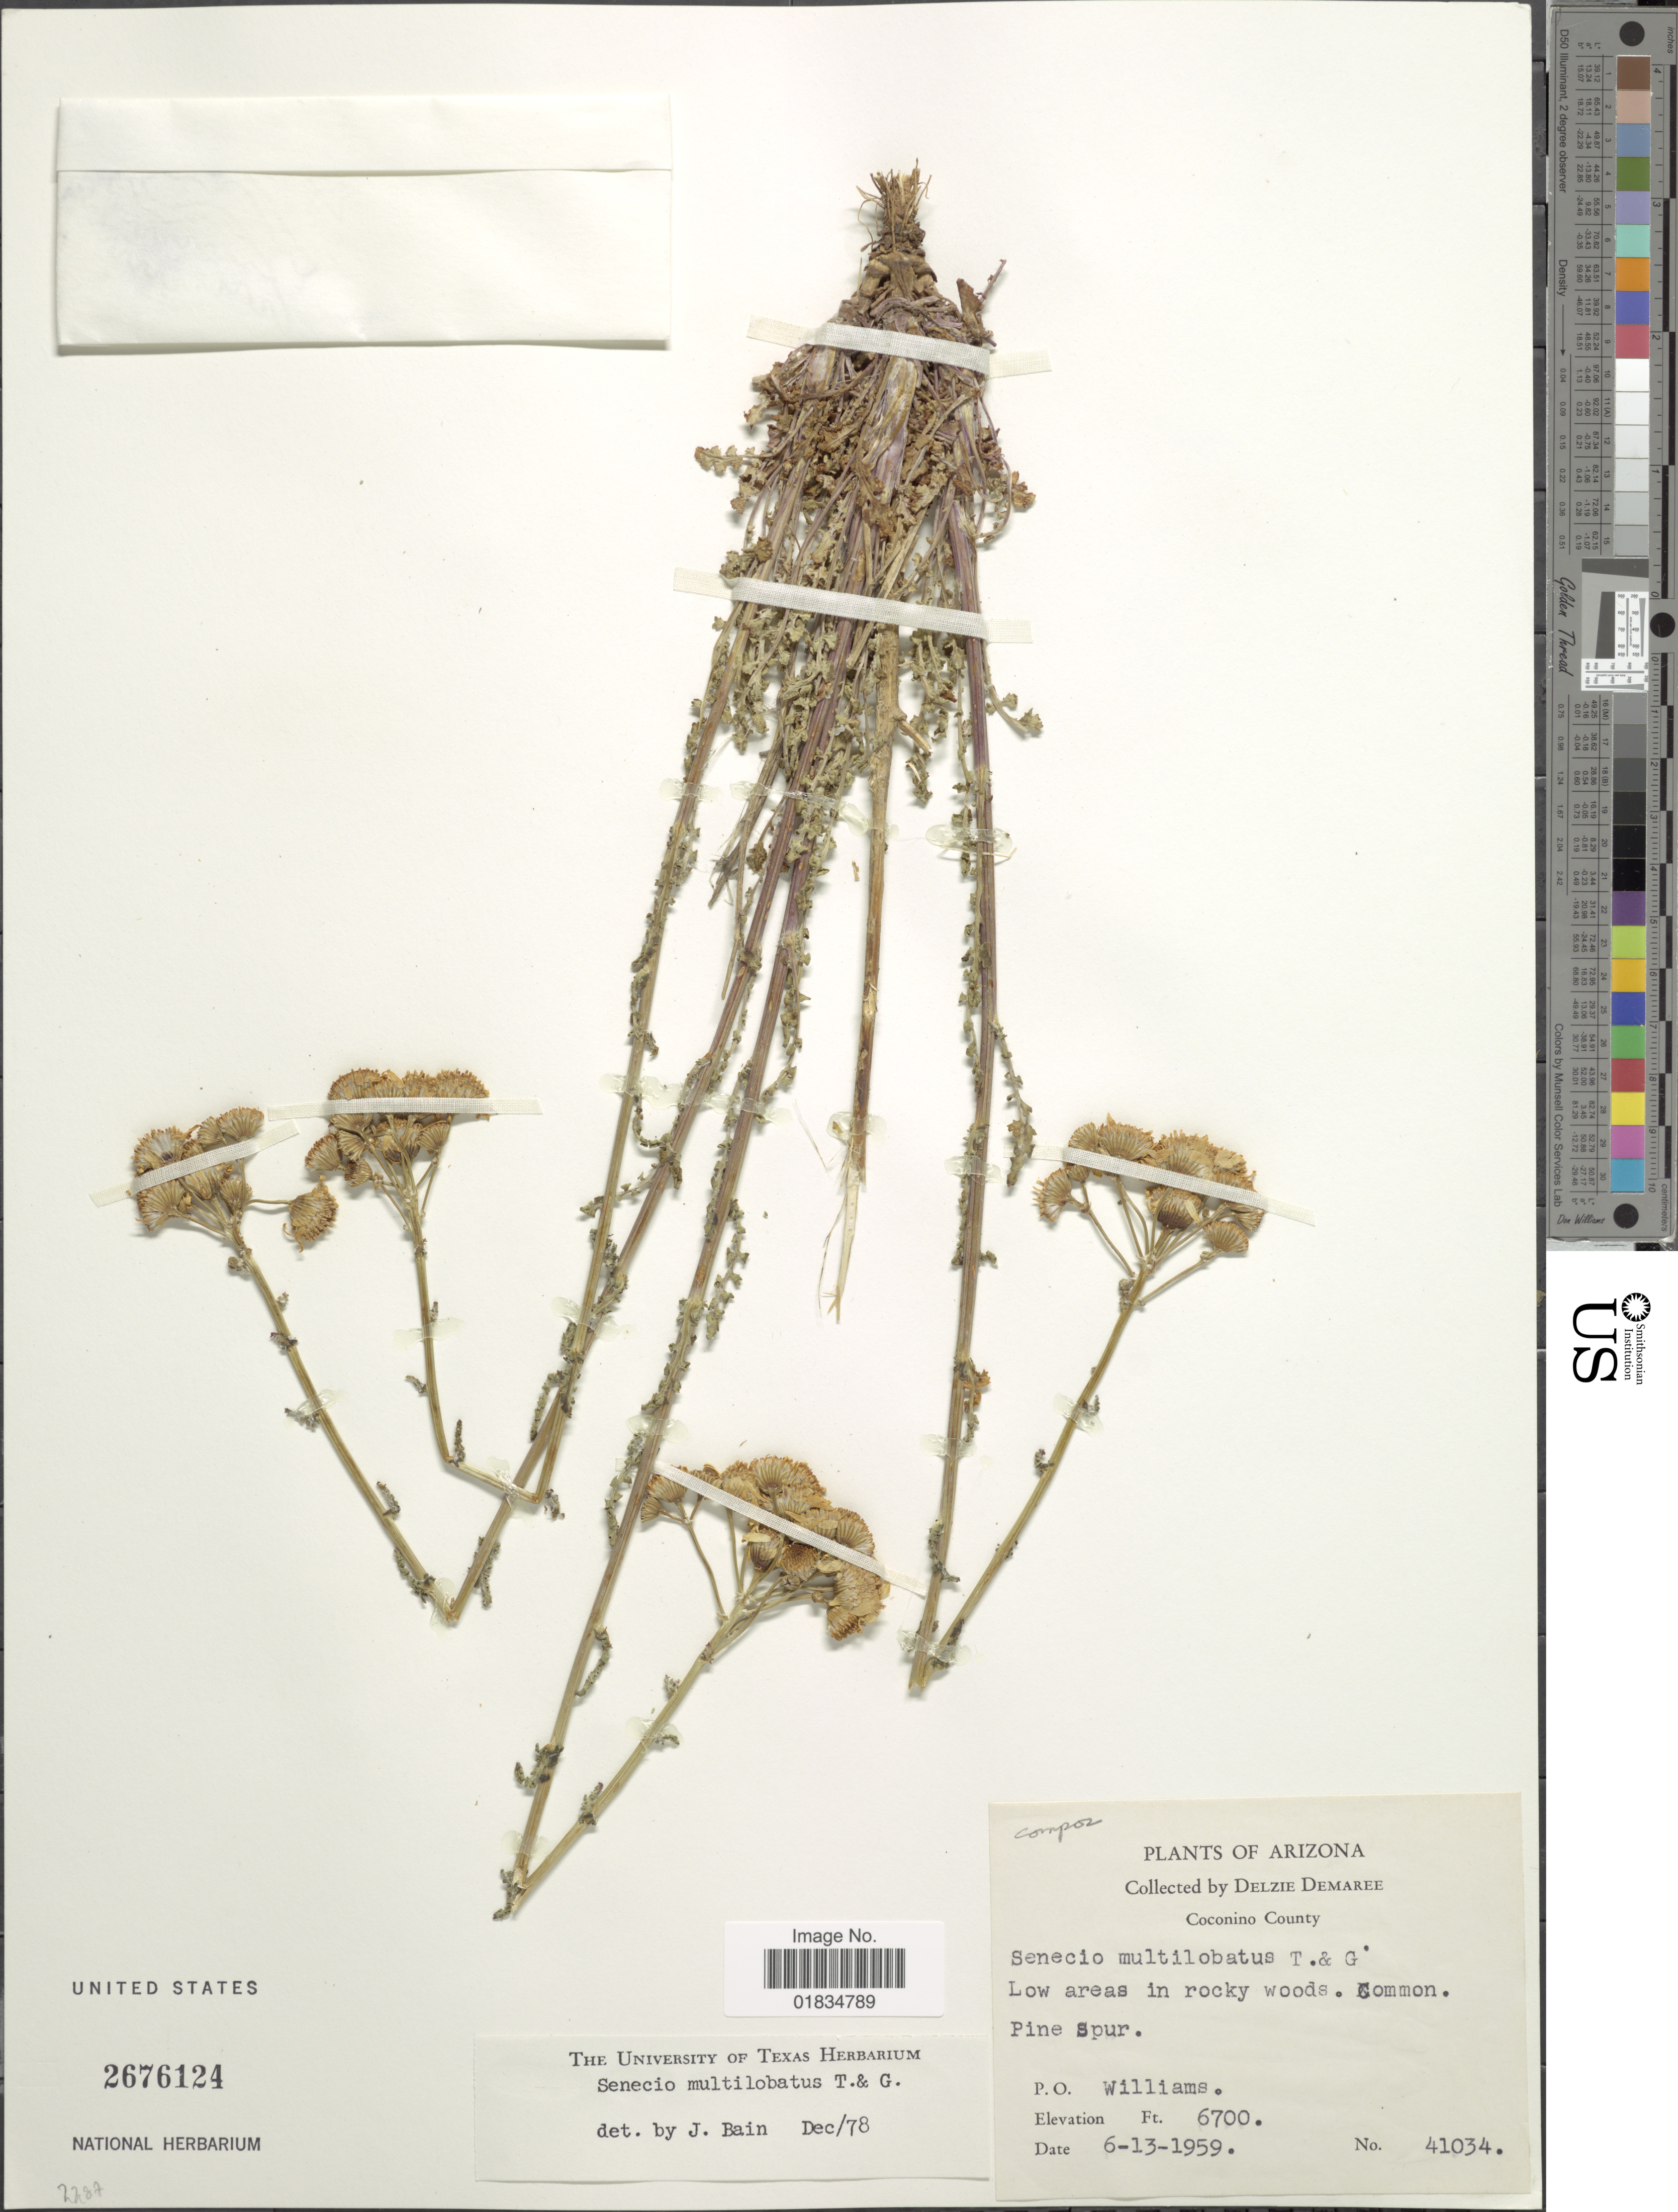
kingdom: Plantae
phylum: Tracheophyta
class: Magnoliopsida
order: Asterales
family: Asteraceae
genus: Senecio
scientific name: Senecio multicapitatus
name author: Greenm.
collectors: D. Demaree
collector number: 41034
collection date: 1959-06-13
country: United States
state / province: Arizona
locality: Coconino County. Pine Spur, P.O. Williams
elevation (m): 2042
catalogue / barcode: US 2676124